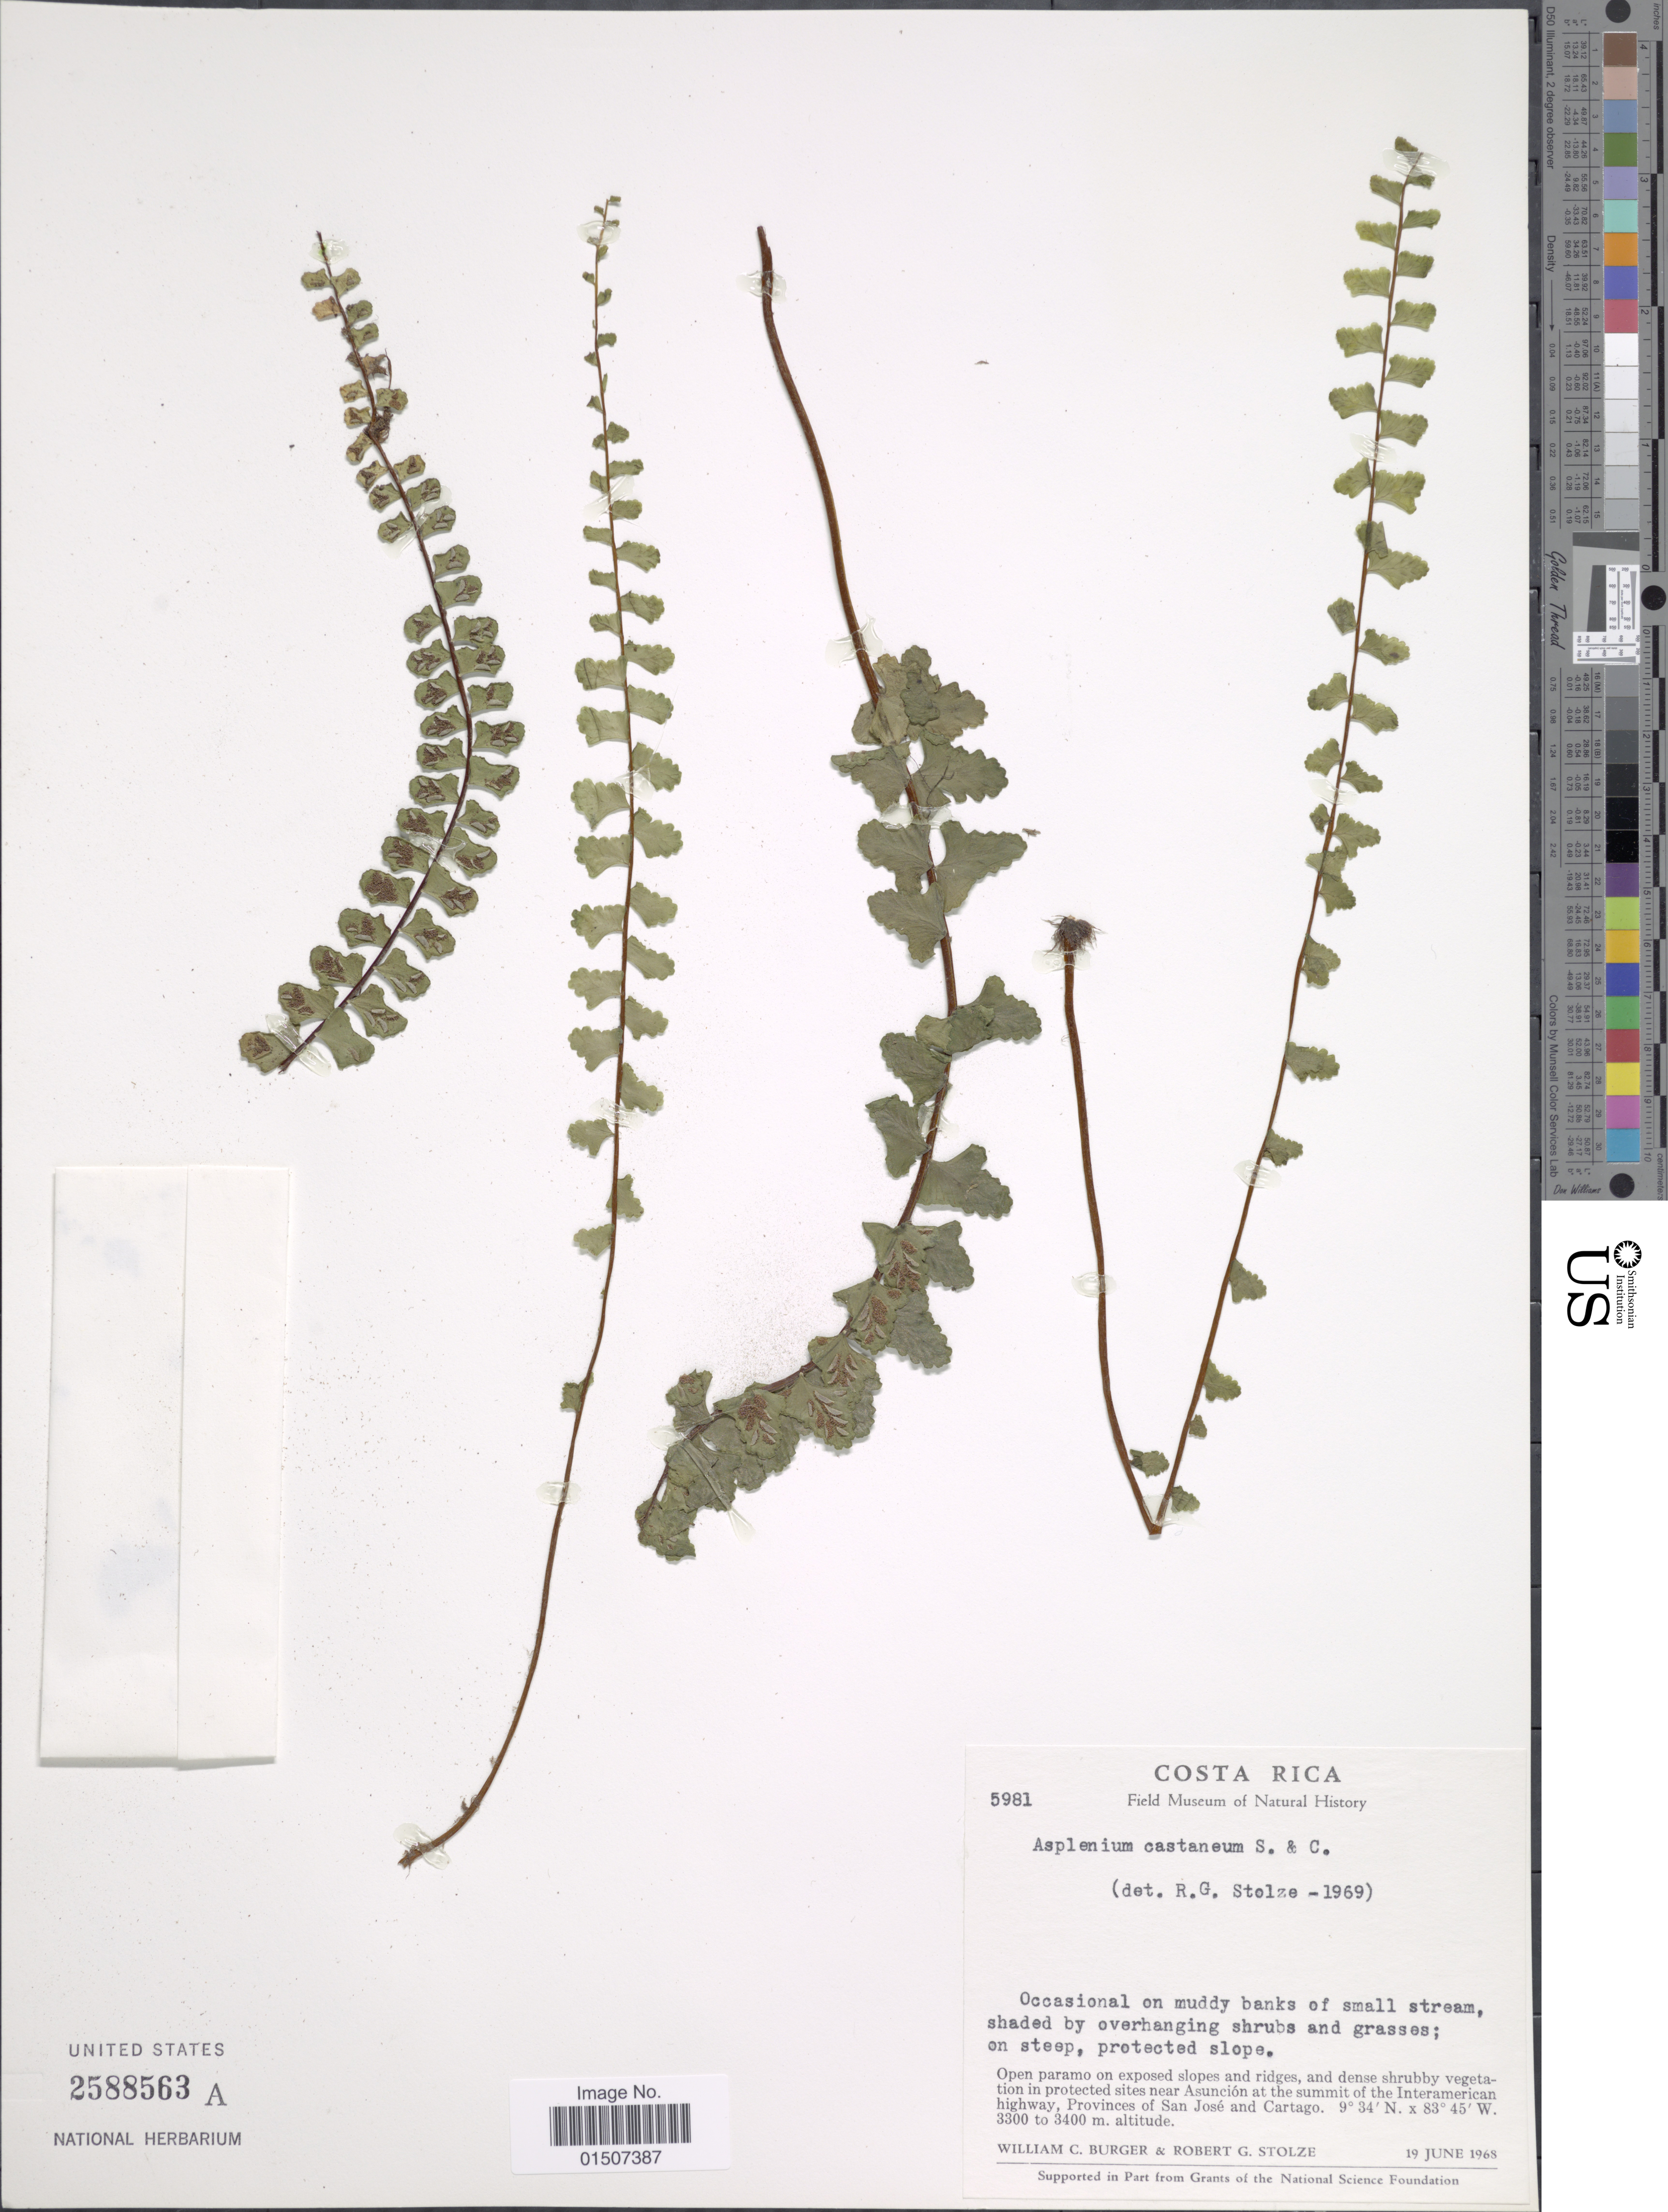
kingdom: Plantae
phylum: Tracheophyta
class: Polypodiopsida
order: Polypodiales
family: Aspleniaceae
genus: Asplenium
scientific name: Asplenium polyphyllum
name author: Bertol.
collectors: W. Burger & R. G. Stolze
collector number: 5981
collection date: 1968-06-19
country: Costa Rica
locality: Open paramo on exposed slopes and ridges, and den se shrubby vegetation in protected sites near Asunción at the summit of the Interamerican highway, Prvoinces of San José and Cartago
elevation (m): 3300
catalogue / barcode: US 2588563A